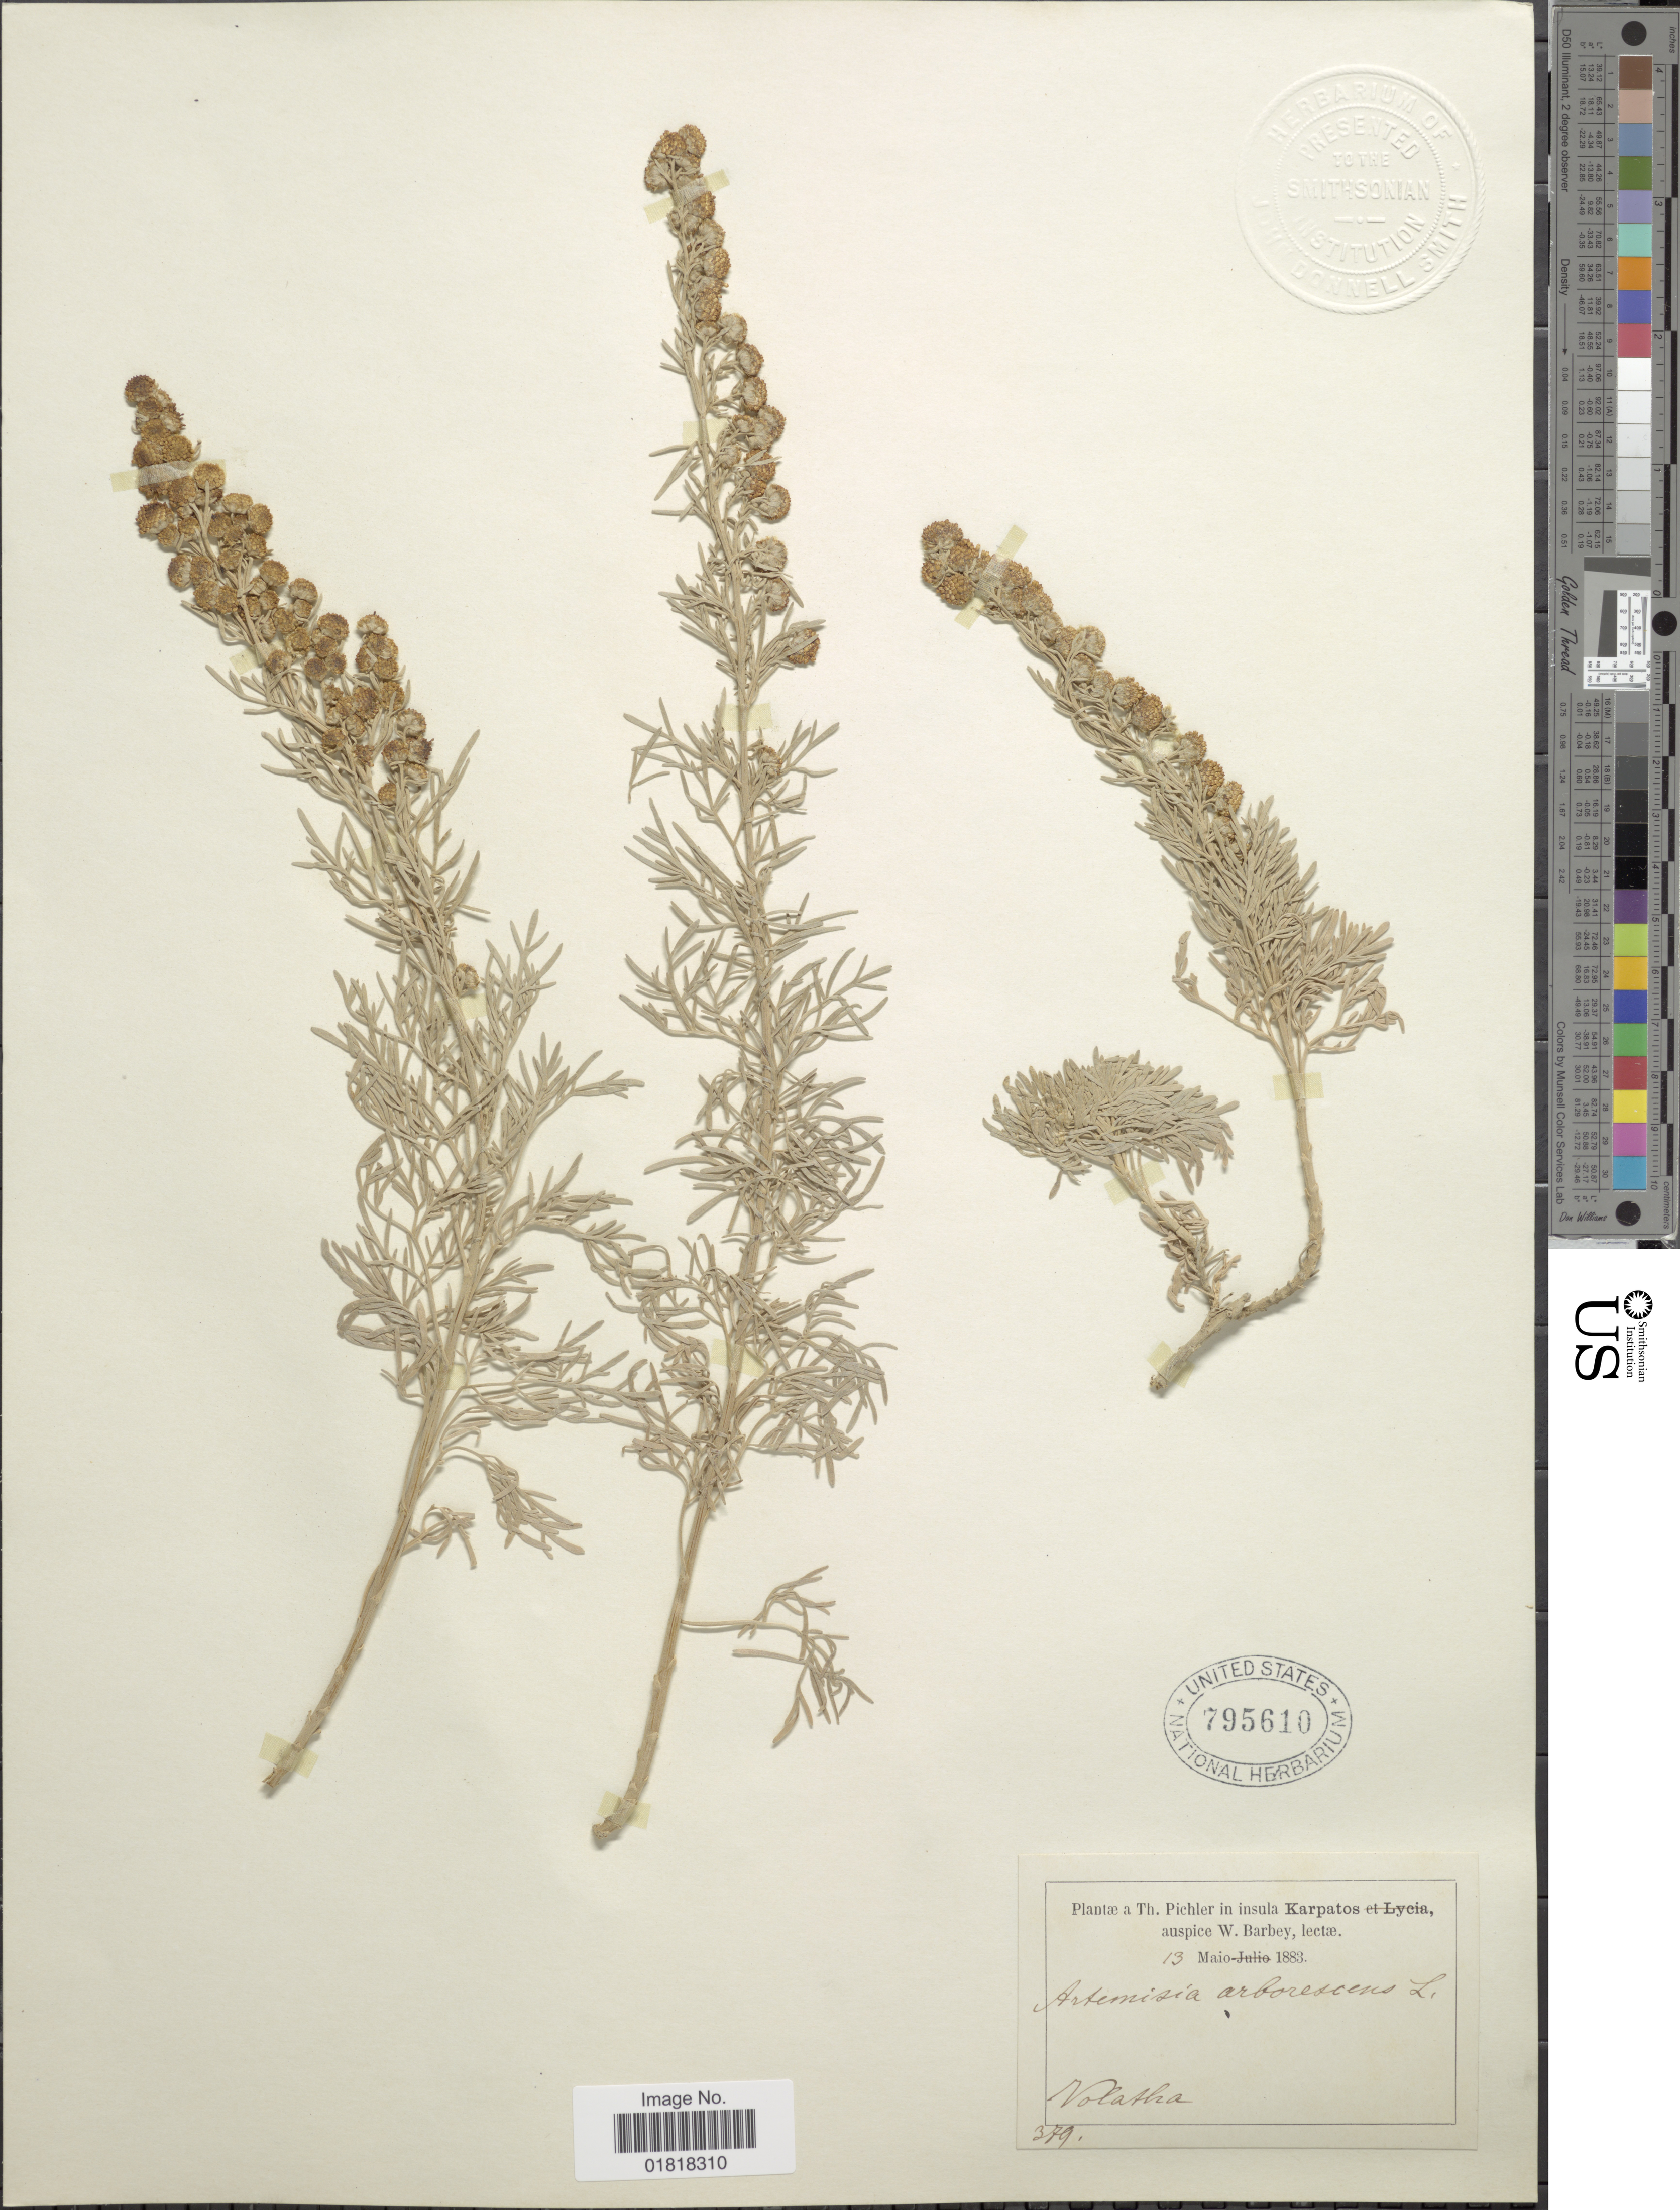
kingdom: Plantae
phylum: Tracheophyta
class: Magnoliopsida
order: Asterales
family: Asteraceae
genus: Artemisia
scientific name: Artemisia arborescens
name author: L.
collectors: T. Pichler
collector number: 379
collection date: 1883-05-13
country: Greece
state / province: South Aegean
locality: Insula Karpatos, Volatha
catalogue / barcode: US 795610